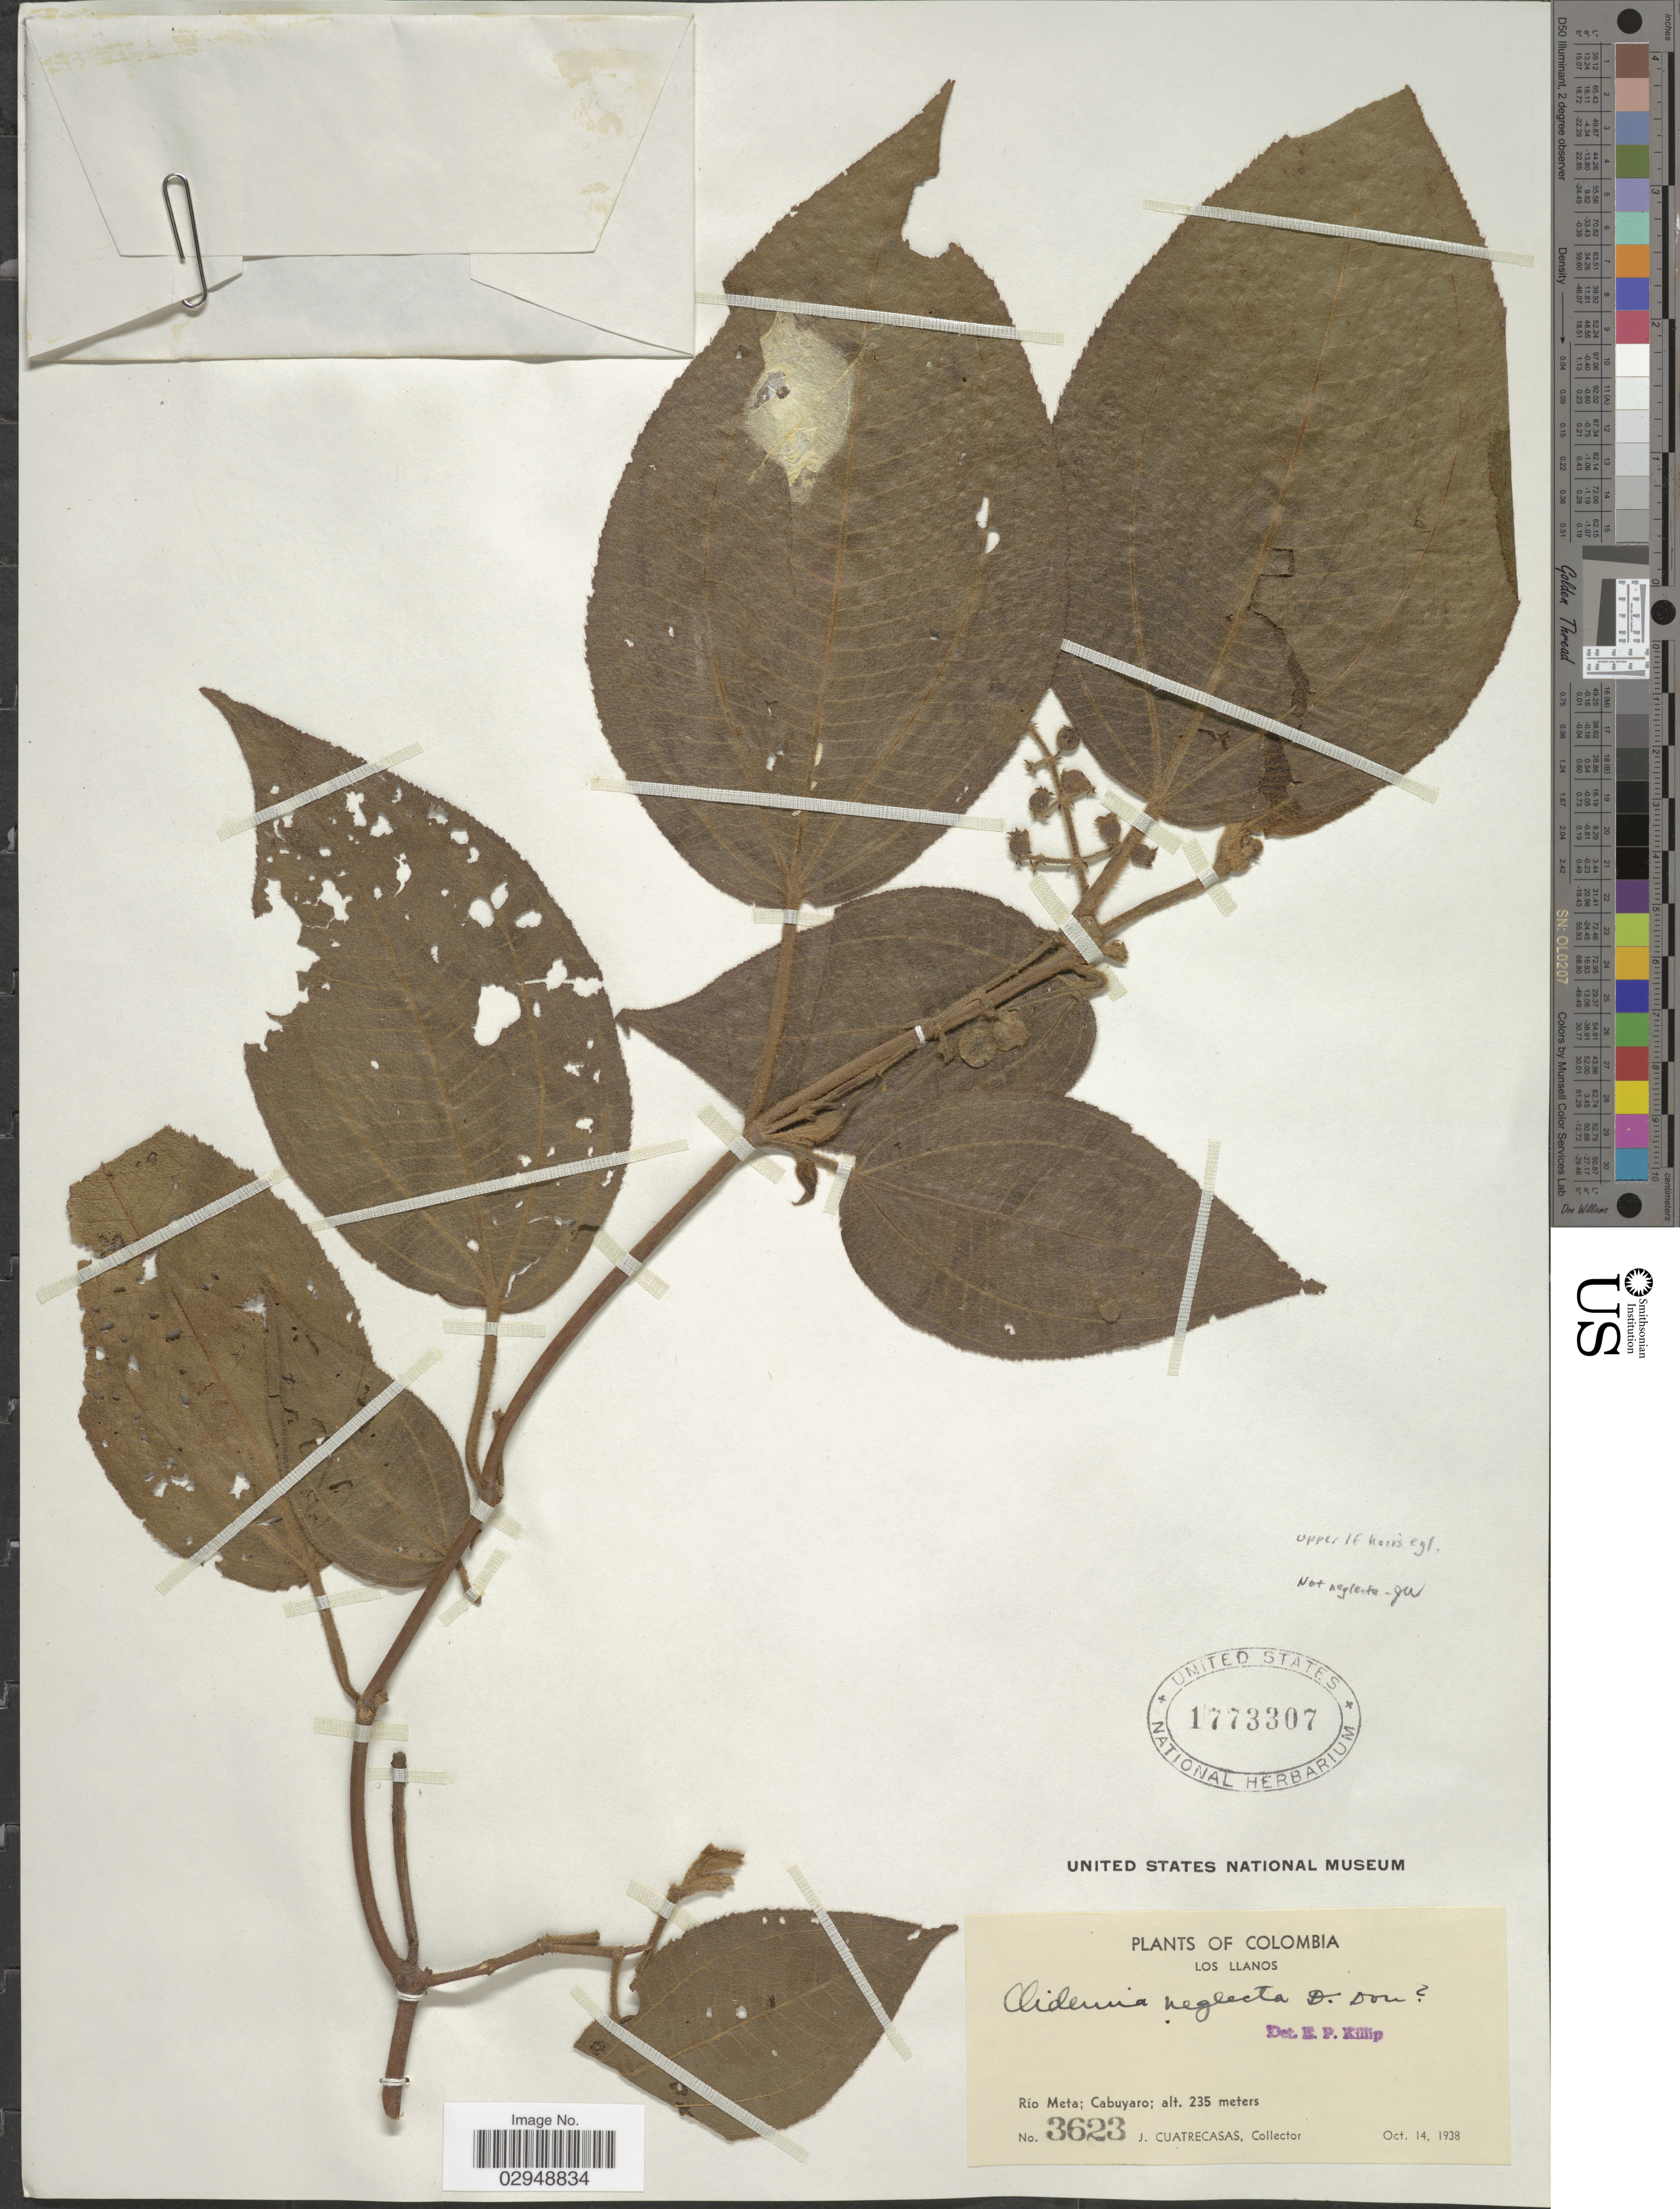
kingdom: Plantae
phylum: Tracheophyta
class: Magnoliopsida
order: Myrtales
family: Melastomataceae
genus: Clidemia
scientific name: Clidemia capitellata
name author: (Bonpl.) D. Don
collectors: J. Cuatrecasas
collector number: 3623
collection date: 1938-10-14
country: Colombia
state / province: Meta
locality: Los llanos. Río Meta; Cabuyaro.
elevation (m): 235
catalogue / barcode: US 1773307